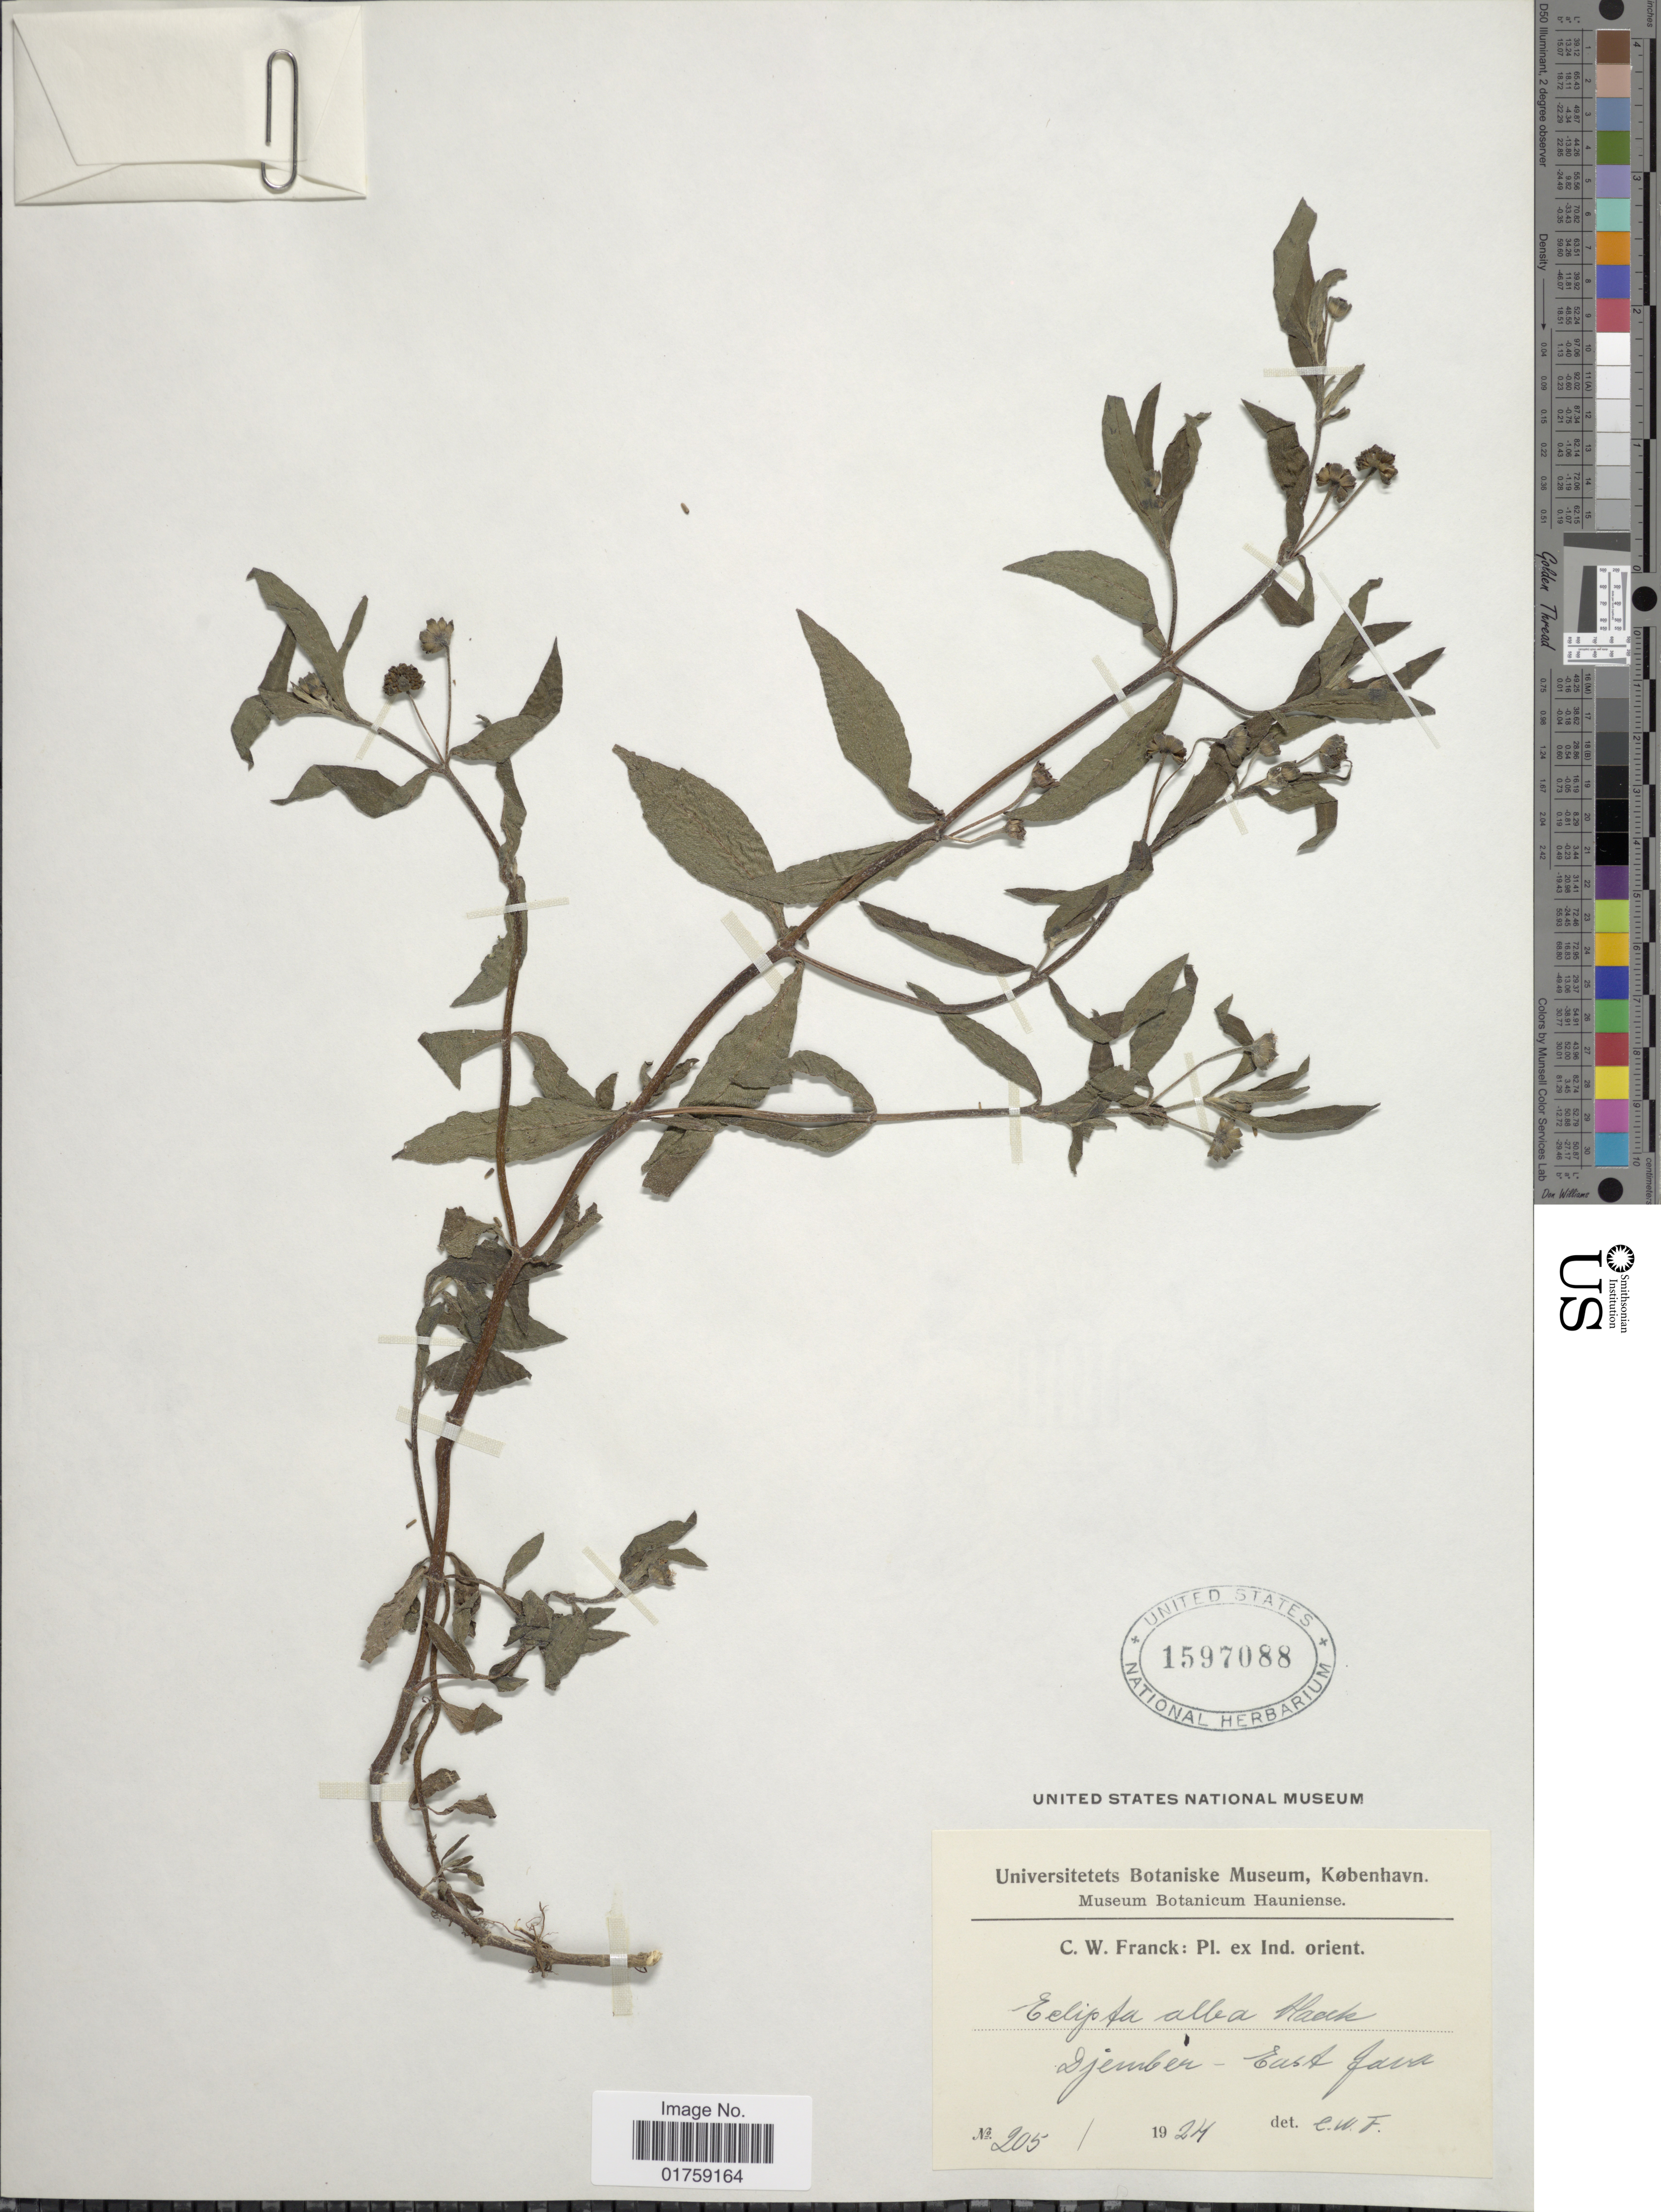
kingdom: Plantae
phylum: Tracheophyta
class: Magnoliopsida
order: Asterales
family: Asteraceae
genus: Eclipta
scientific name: Eclipta prostrata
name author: (L.) L.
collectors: C. Franck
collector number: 205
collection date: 1924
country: Indonesia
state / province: Java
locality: Djember- East Java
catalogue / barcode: US 1597088